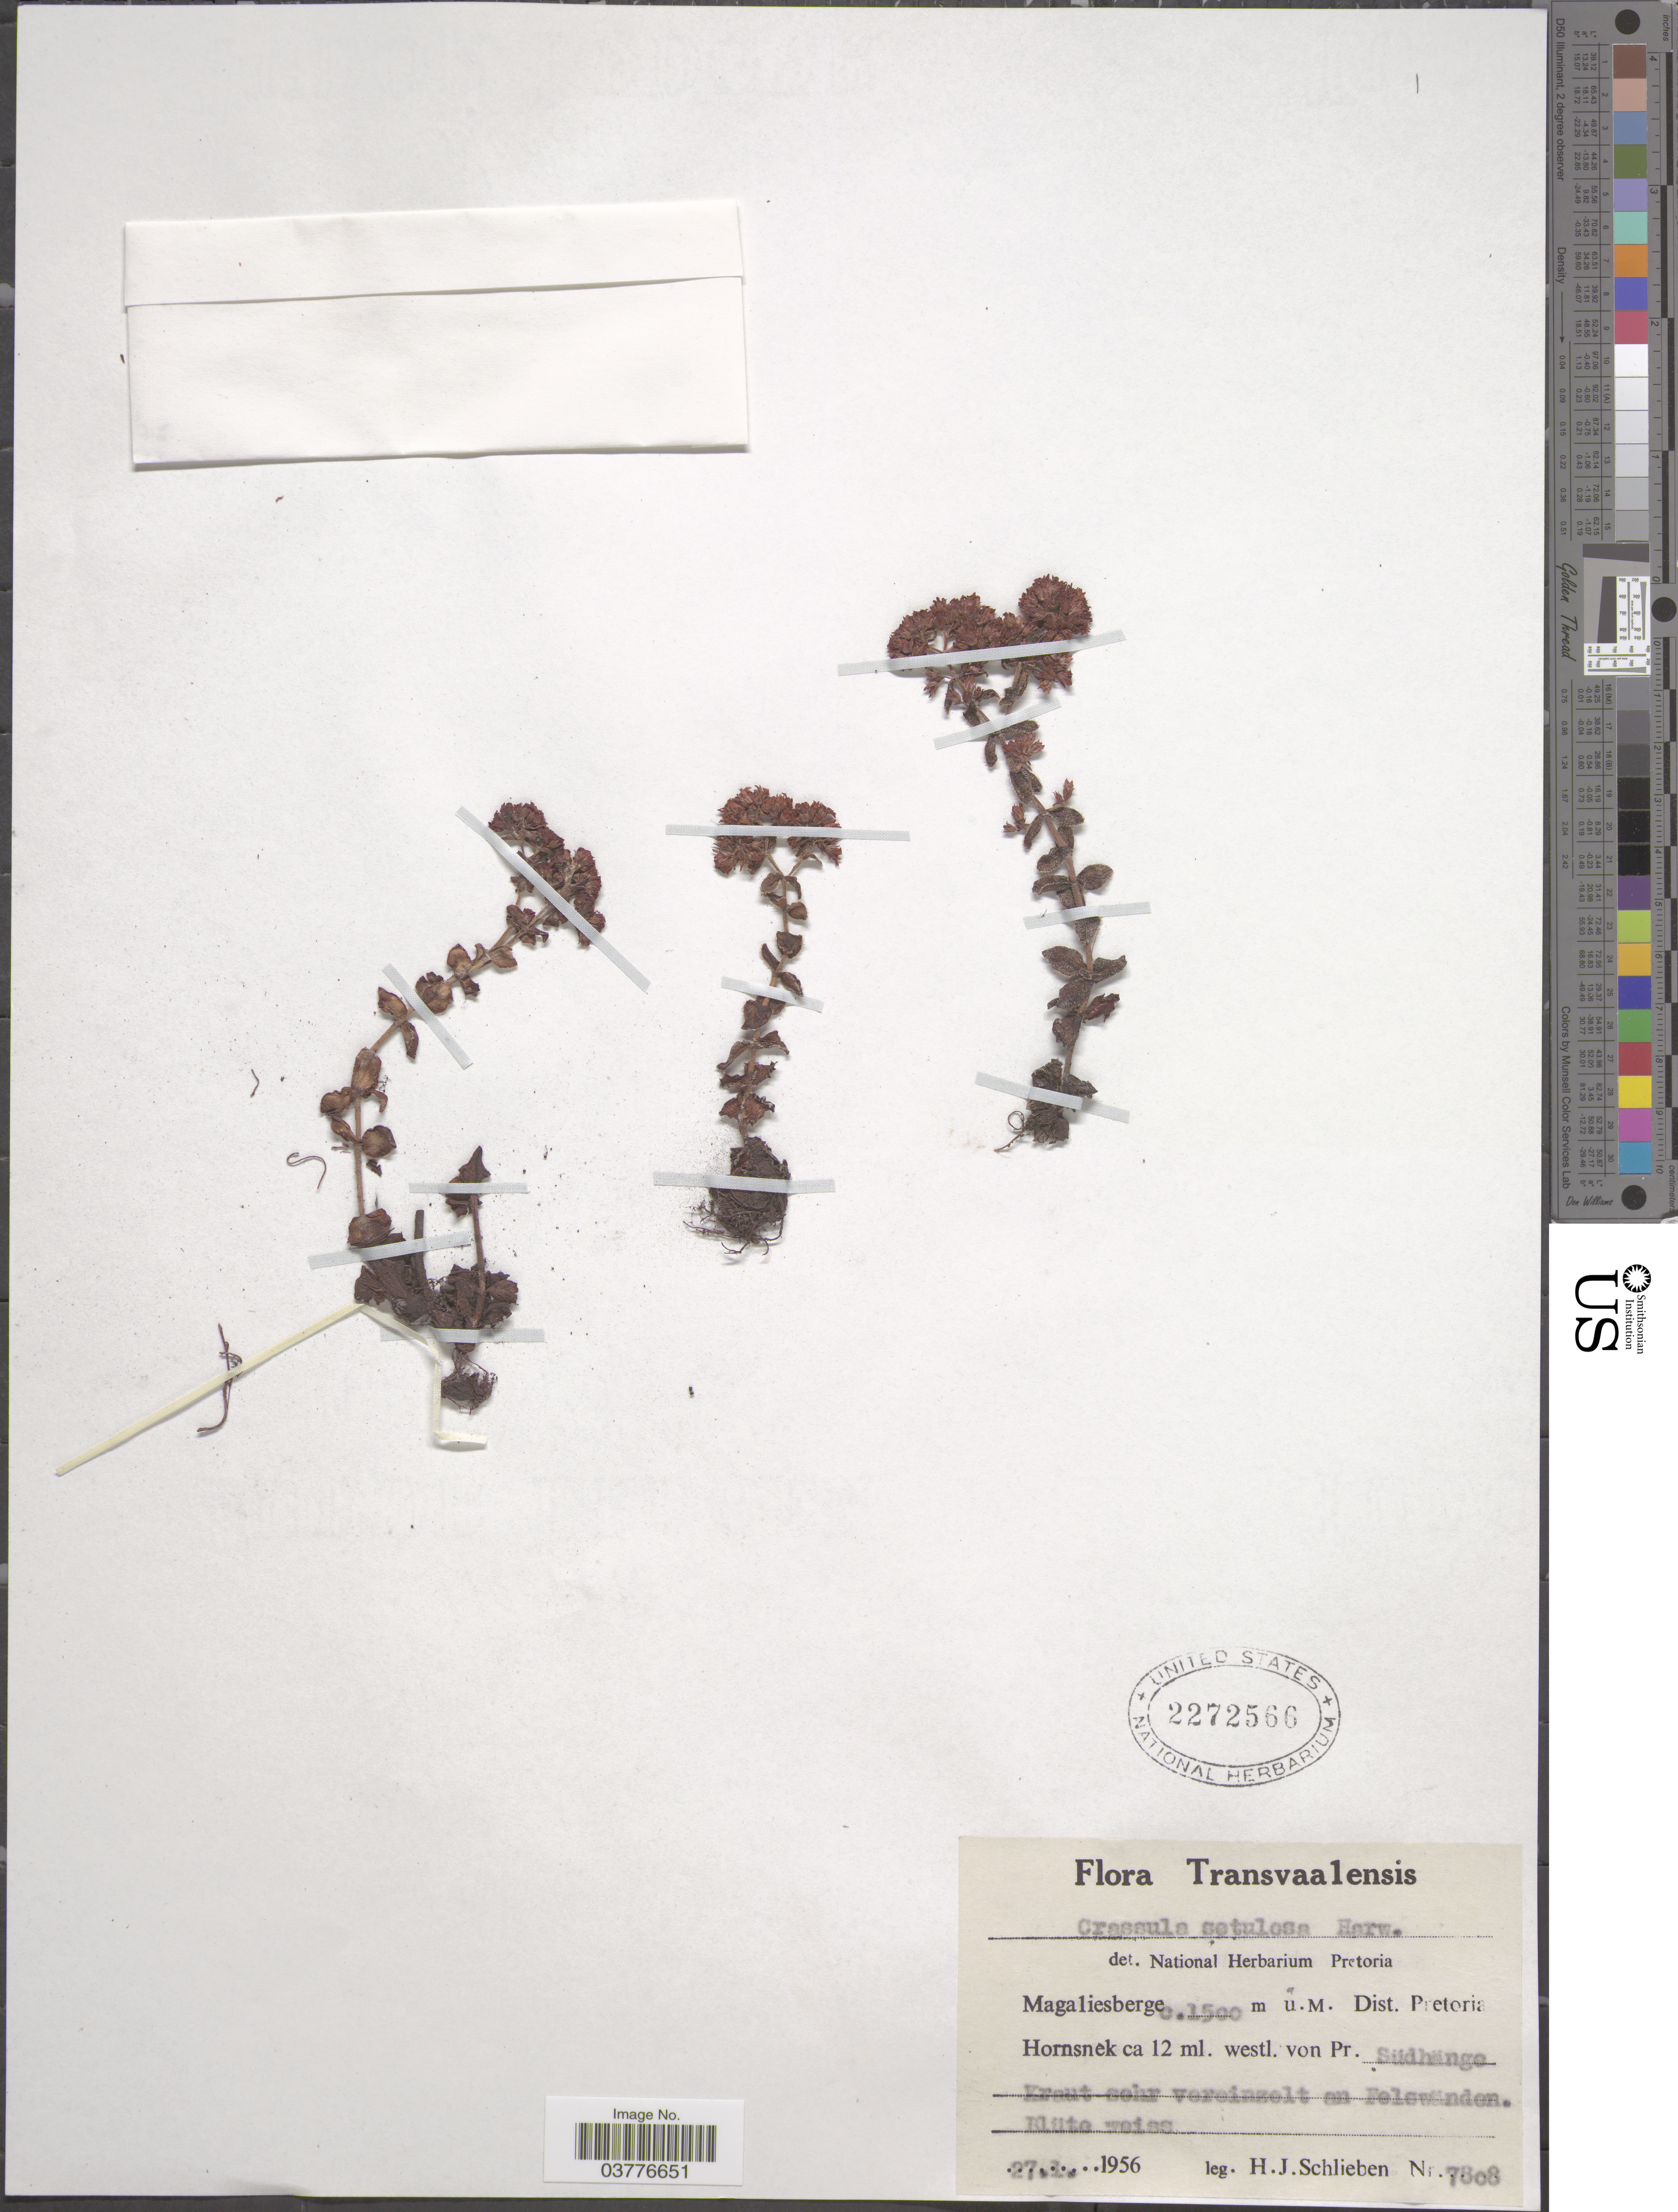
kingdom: Plantae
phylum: Tracheophyta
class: Magnoliopsida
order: Saxifragales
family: Crassulaceae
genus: Crassula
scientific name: Crassula setulosa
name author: Harv.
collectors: H. J. Schlieben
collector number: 7808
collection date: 1956-01-27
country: South Africa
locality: Transvaalensis. Magaliesberge. Dist. Pretoria Hornsnek ca 12 ml. westl. von Pr. Südhänge.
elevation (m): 1500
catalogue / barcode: US 2272566